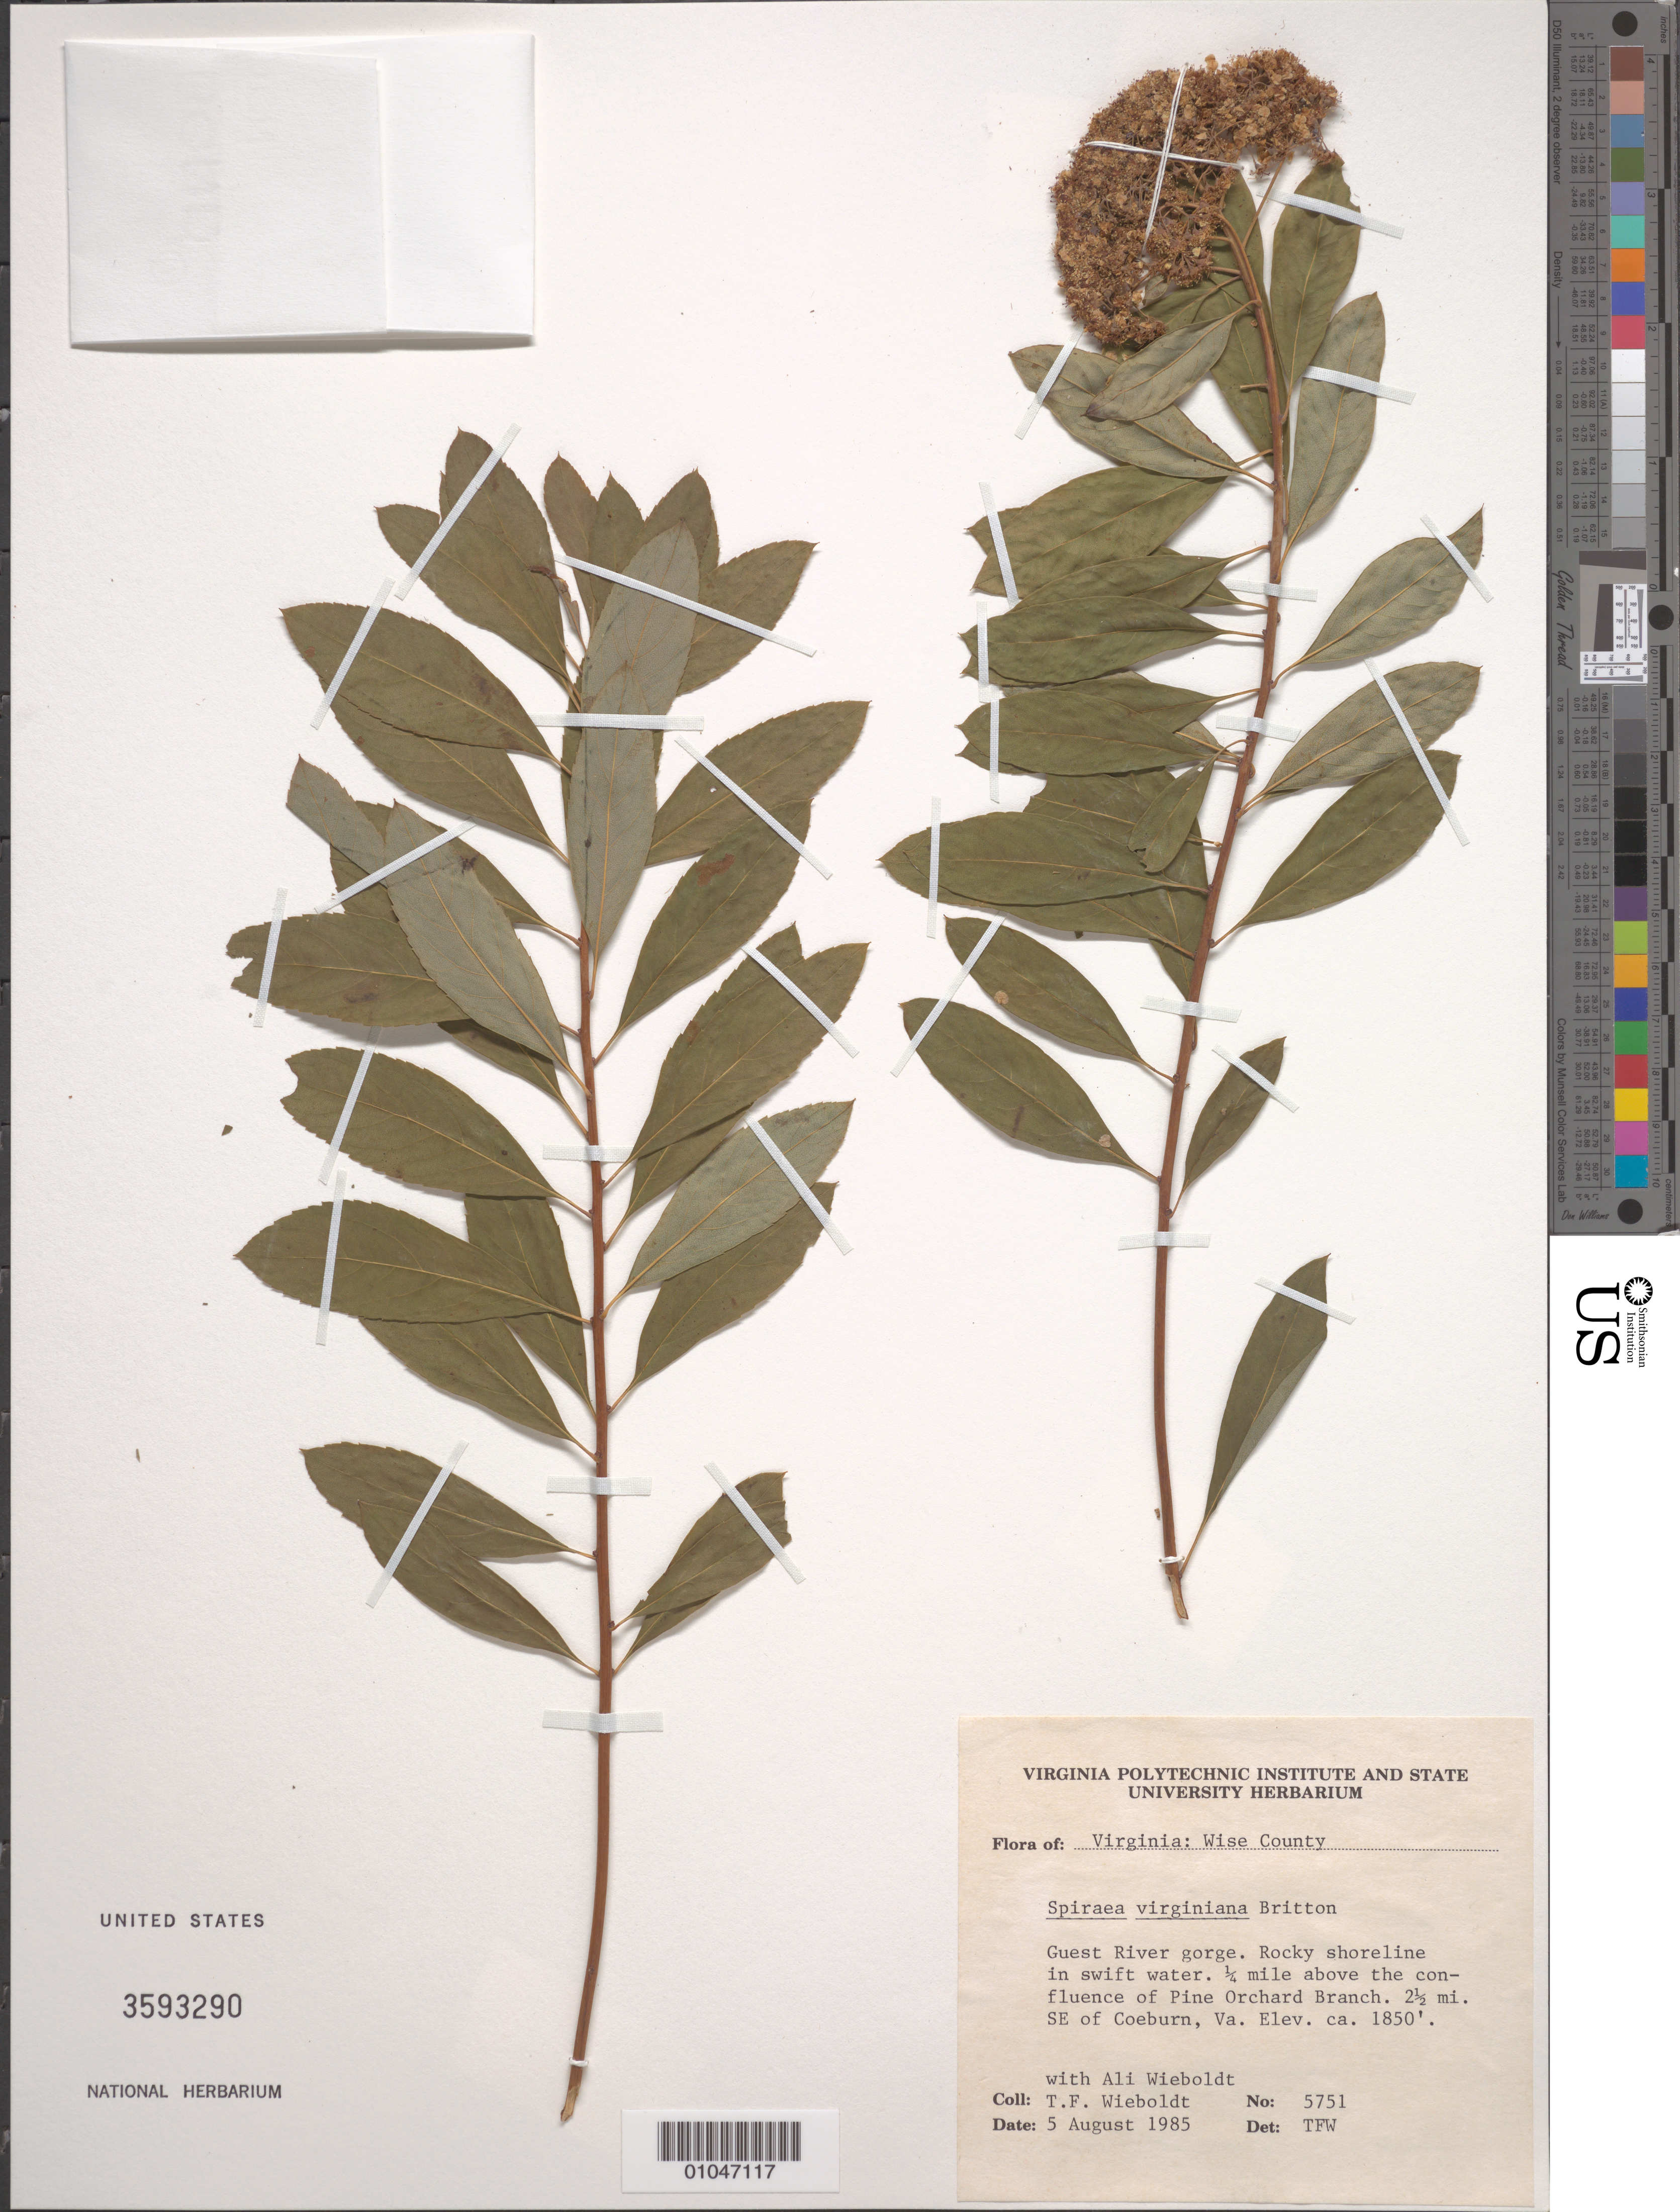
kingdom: Plantae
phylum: Tracheophyta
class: Magnoliopsida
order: Rosales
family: Rosaceae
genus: Spiraea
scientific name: Spiraea virginiana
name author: Britton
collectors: T. Wieboldt & A. Wieboldt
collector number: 5751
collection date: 1985-08-05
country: United States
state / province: Virginia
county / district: Wise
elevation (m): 564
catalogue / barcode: US 3593290